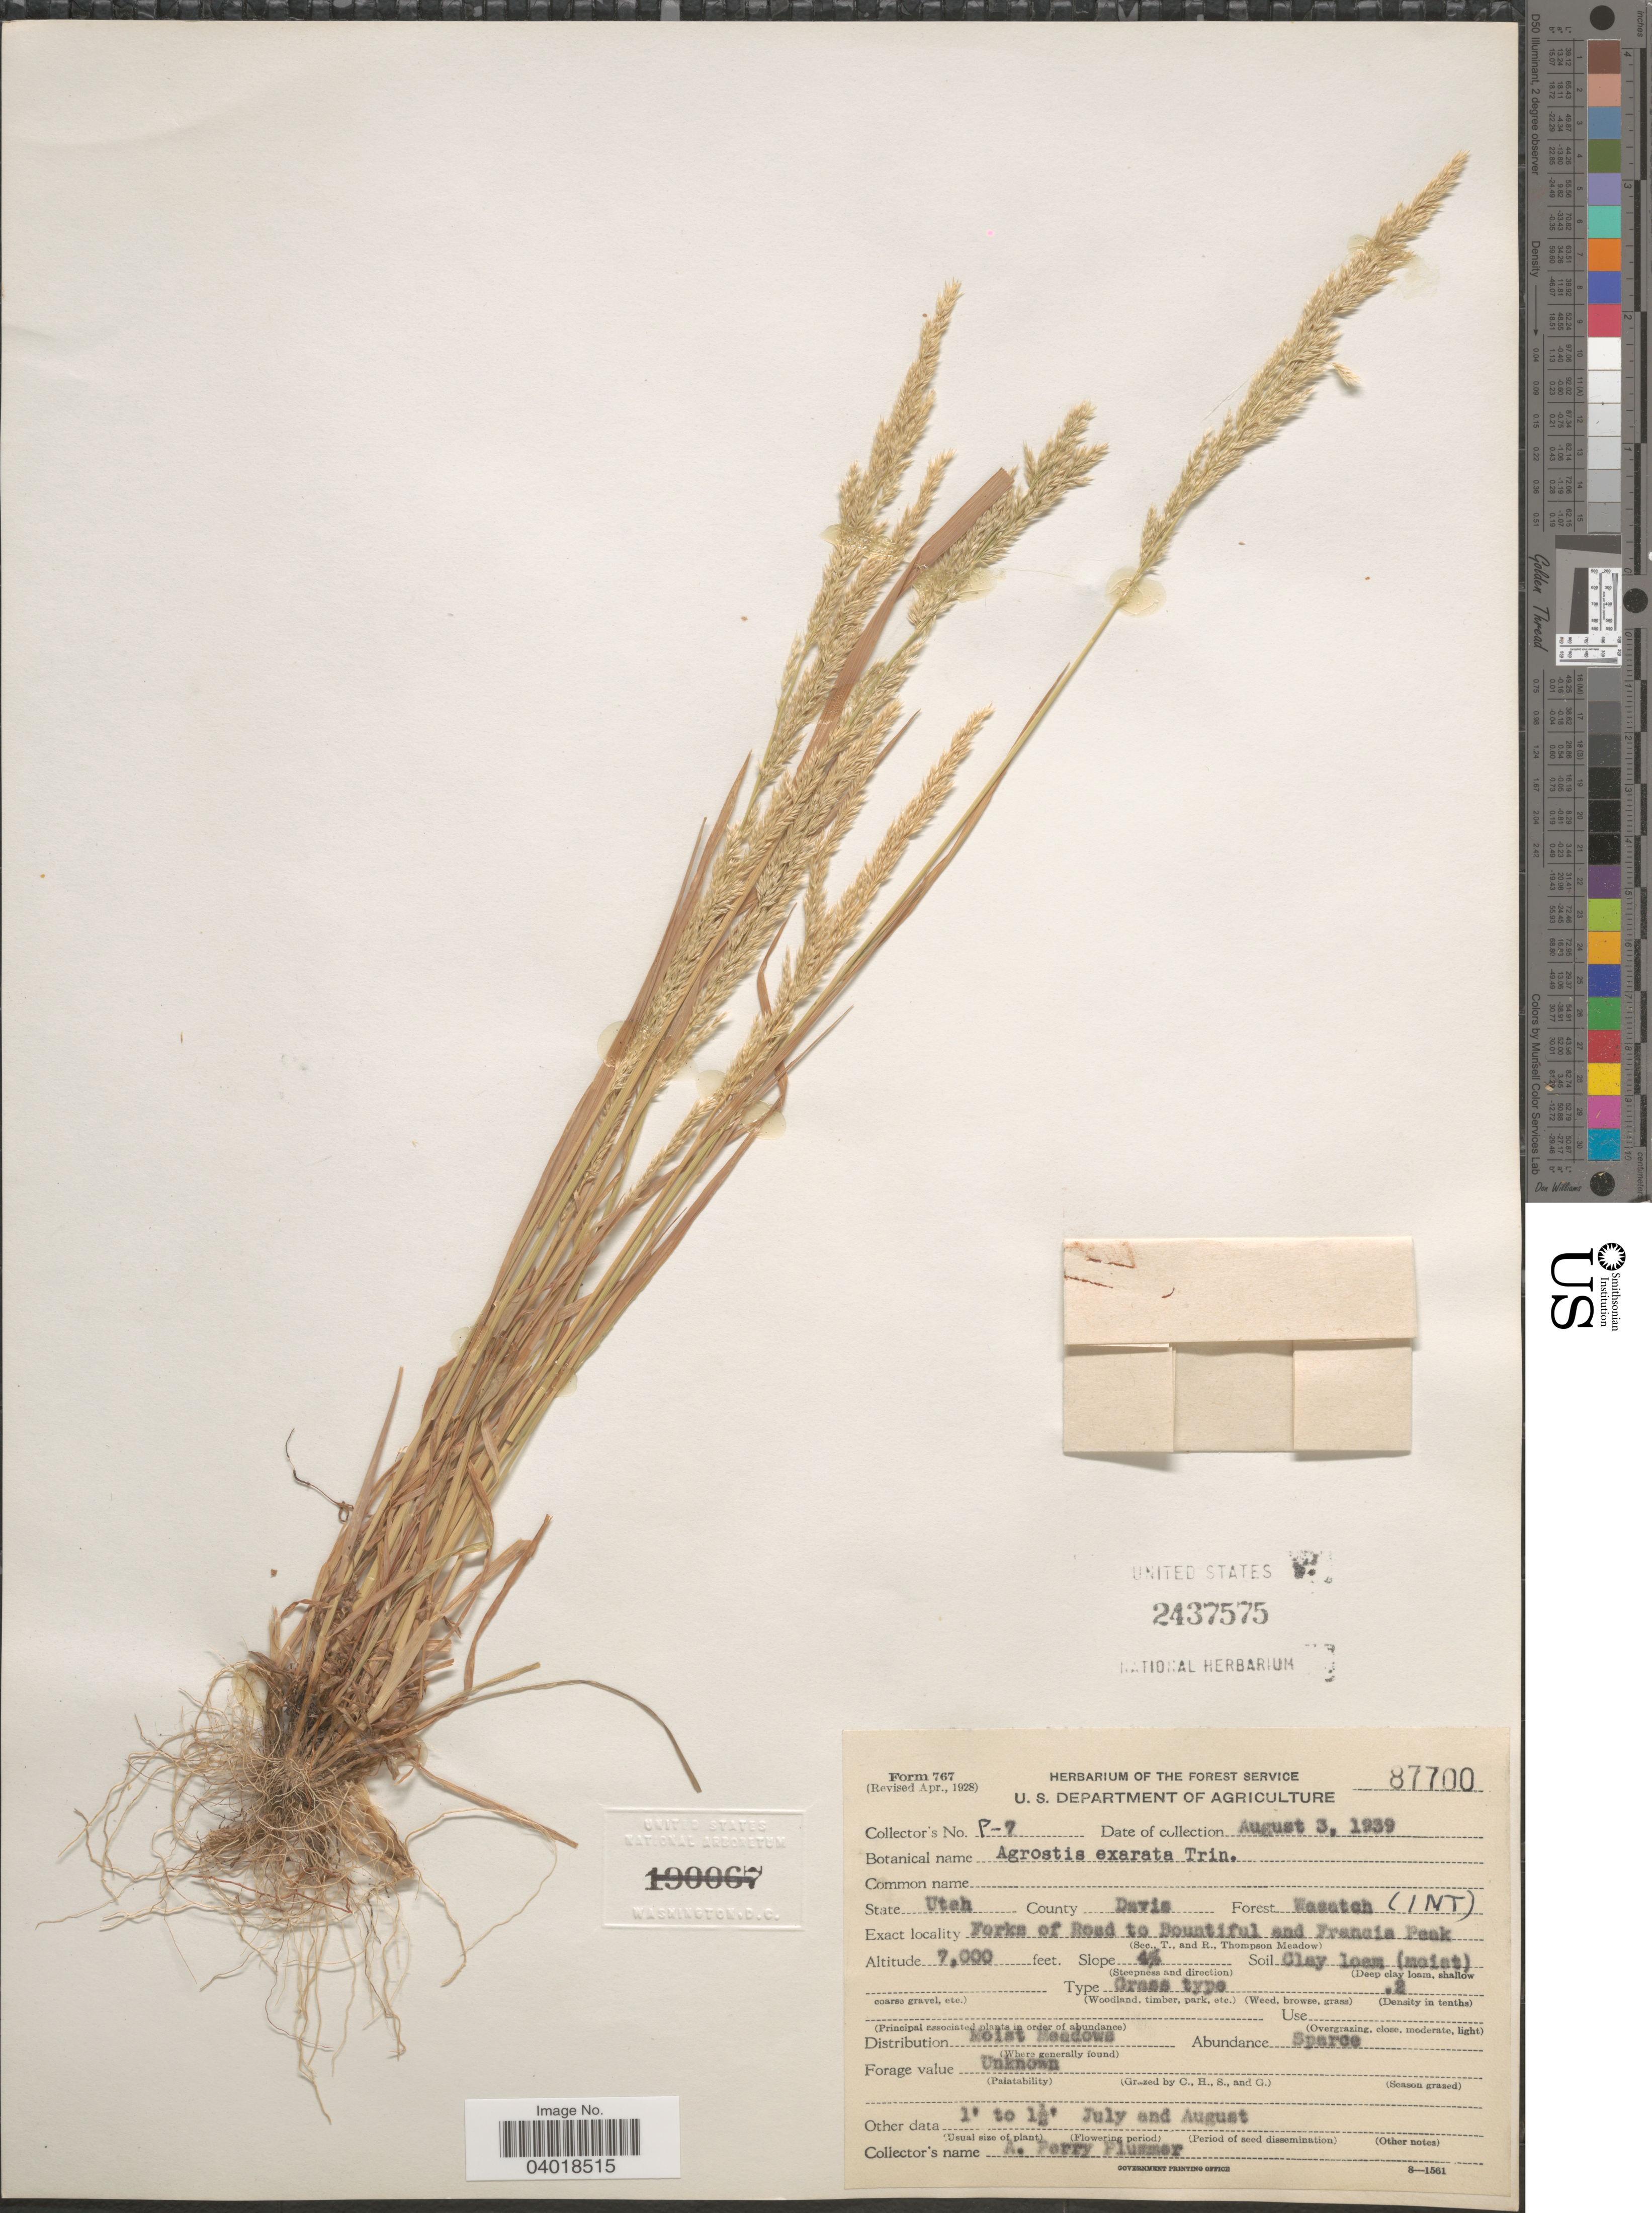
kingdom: Plantae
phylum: Tracheophyta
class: Liliopsida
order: Poales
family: Poaceae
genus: Agrostis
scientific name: Agrostis exarata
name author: Trin.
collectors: A. Plummer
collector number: P-7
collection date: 1939-08-03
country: United States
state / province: Utah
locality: County Davis. Forest Wasatch (INT). Forks of Road to Bountiful and Francis Peak.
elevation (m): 2134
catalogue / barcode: US 2437575